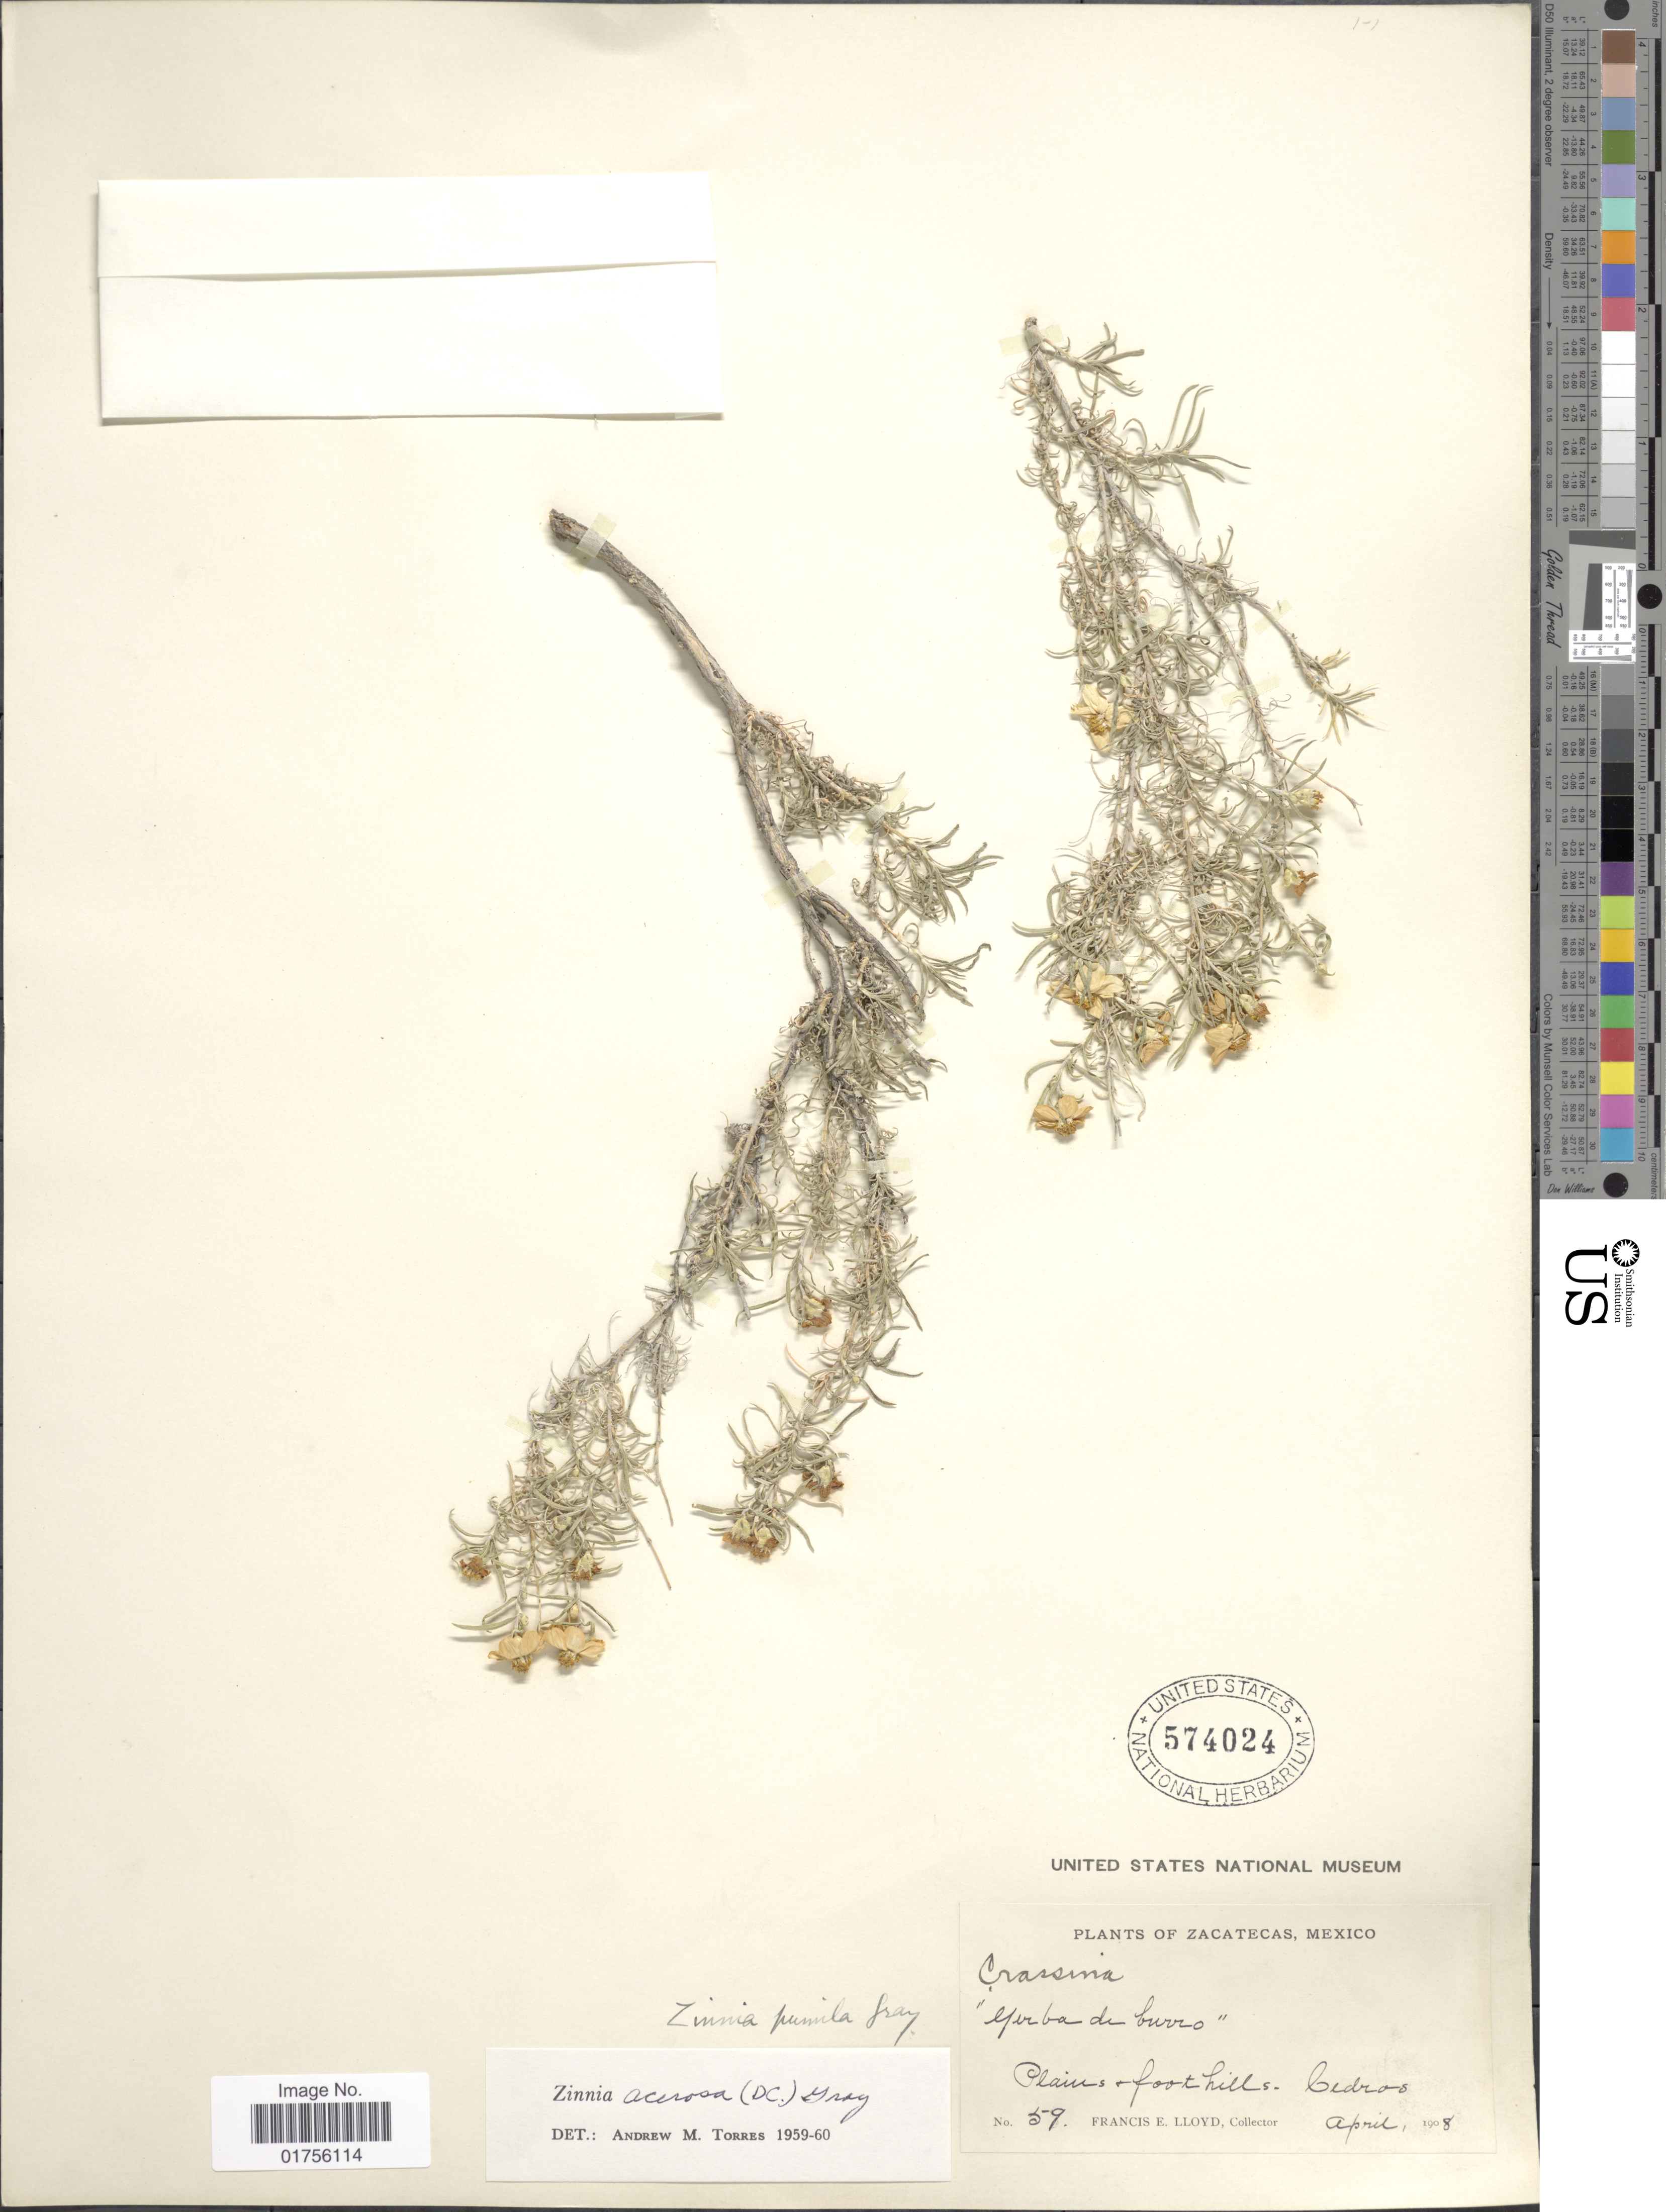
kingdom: Plantae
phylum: Tracheophyta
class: Magnoliopsida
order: Asterales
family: Asteraceae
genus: Zinnia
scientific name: Zinnia acerosa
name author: (DC.) A. Gray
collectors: Lloyd, C. E.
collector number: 59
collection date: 1908-04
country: Mexico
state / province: Zacatecas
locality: Plains & foothills, Cedros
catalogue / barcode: US 574024